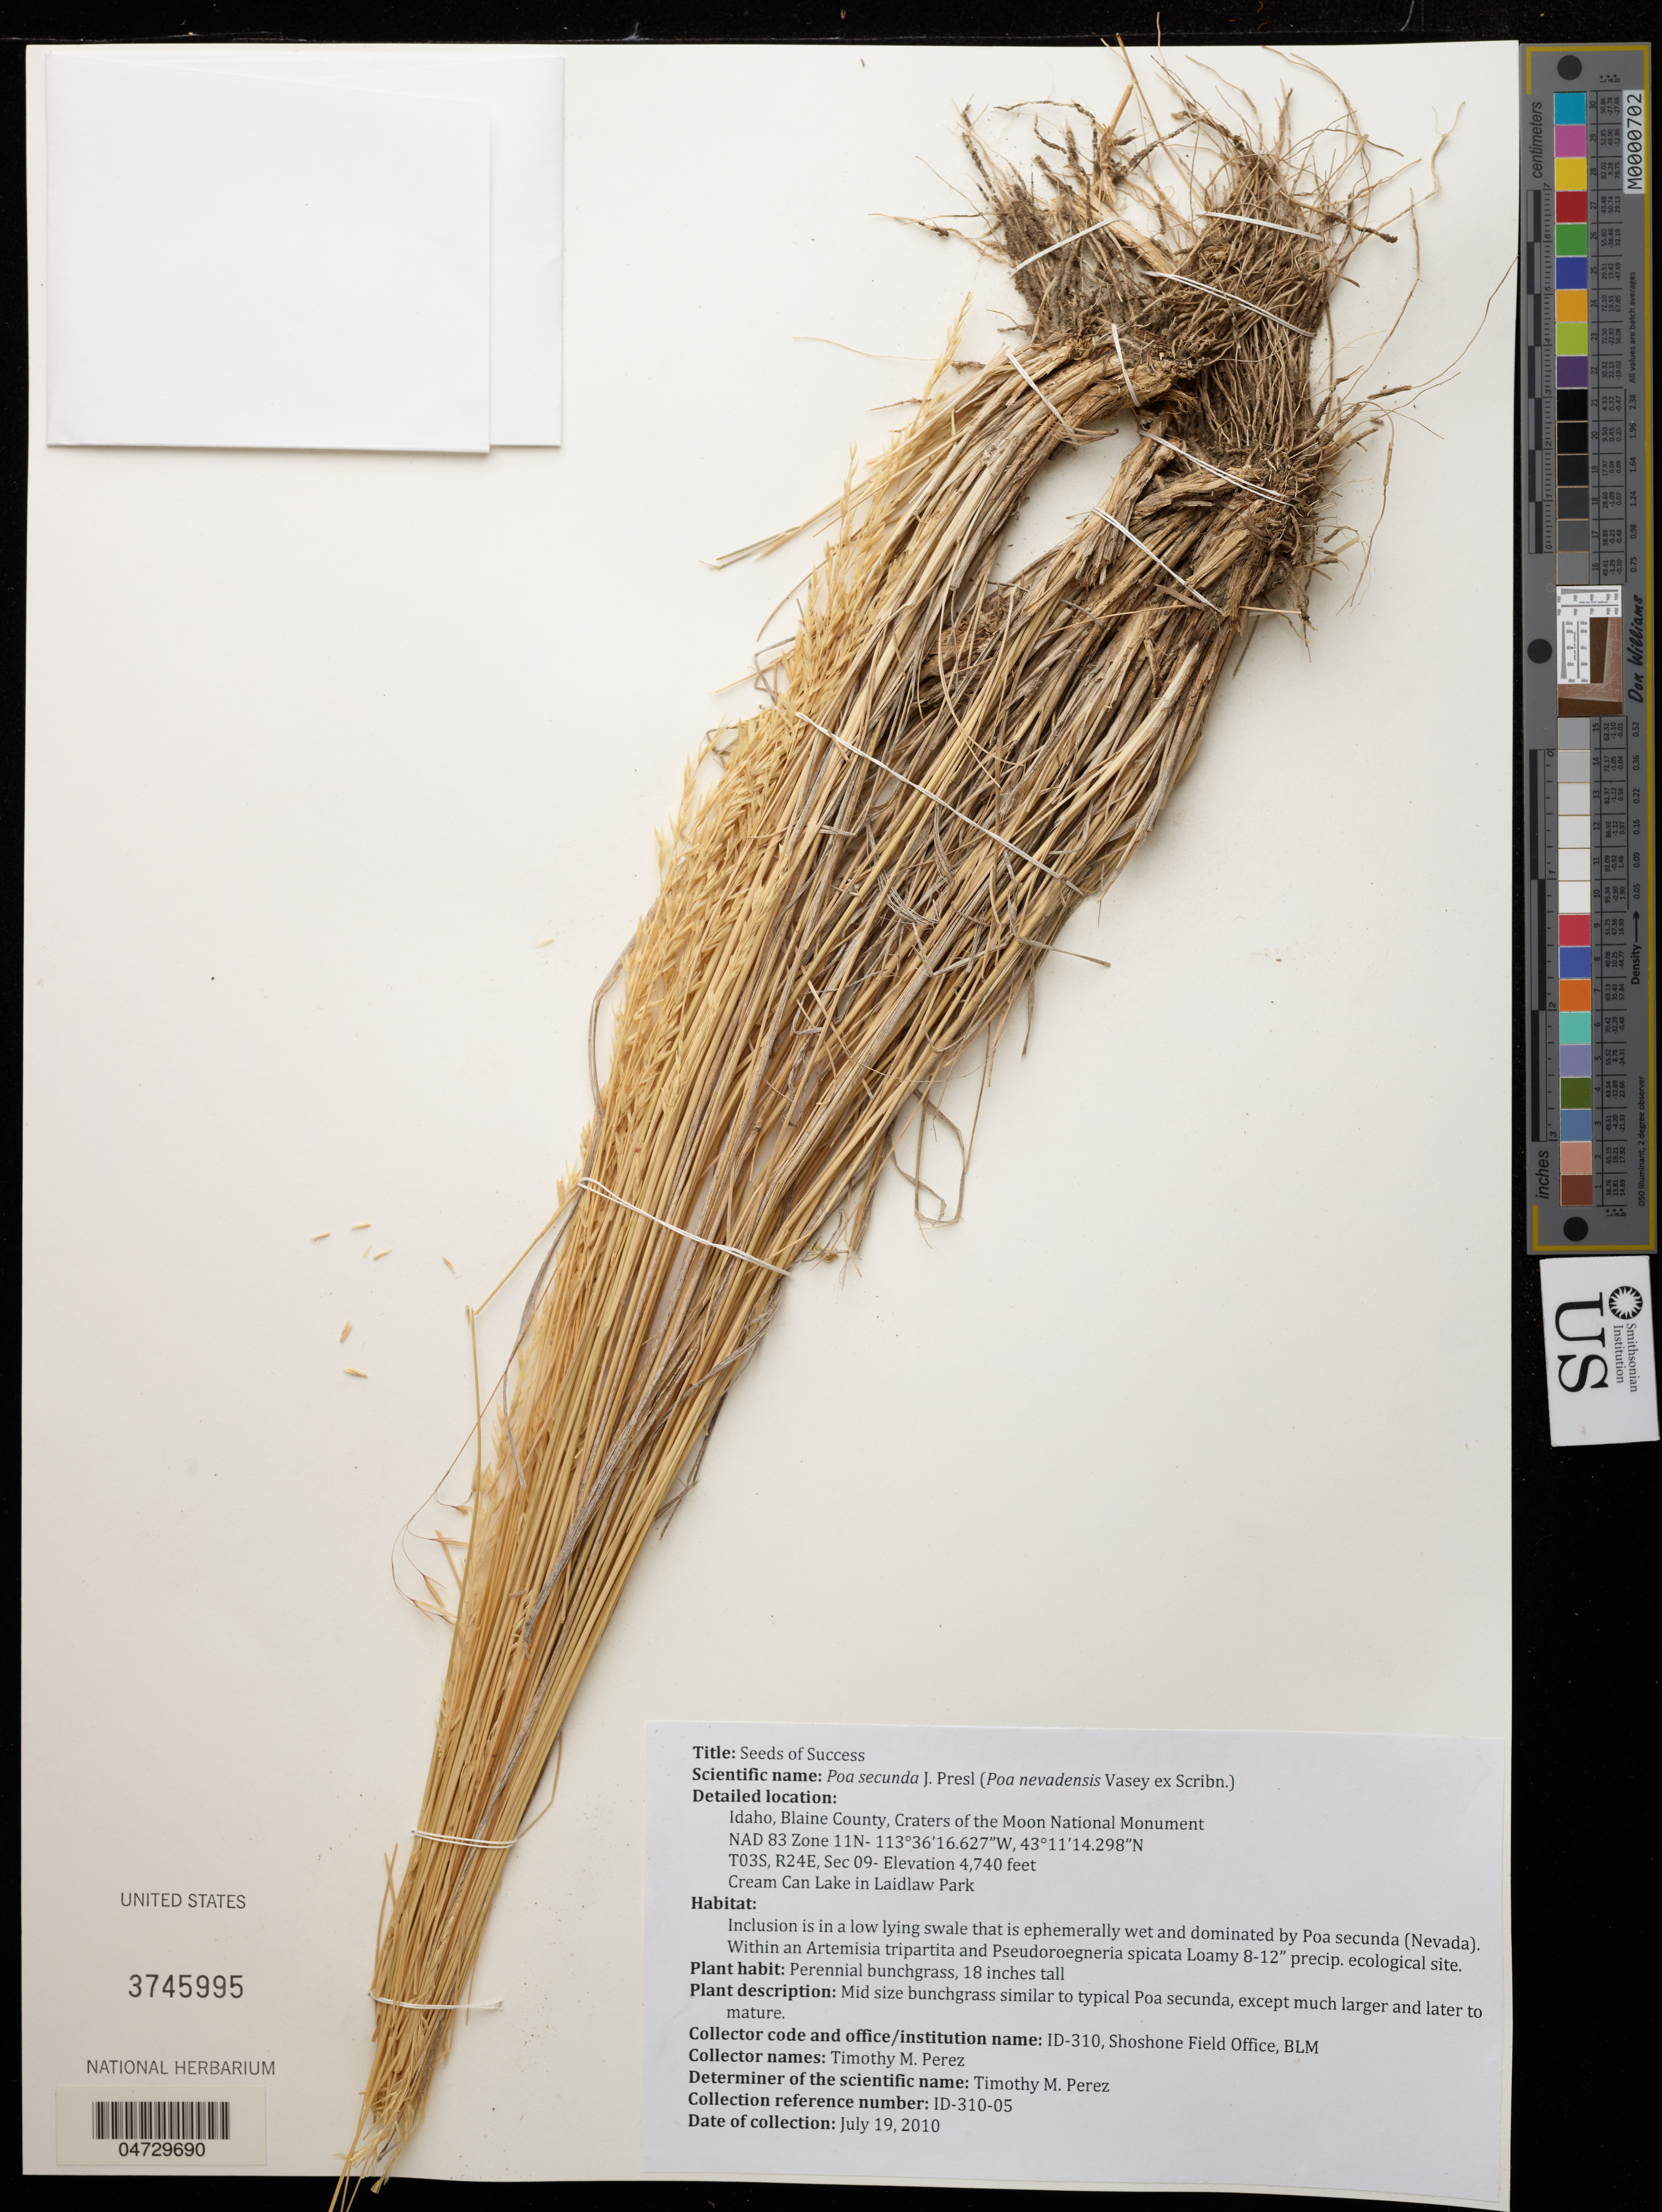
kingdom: Plantae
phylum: Tracheophyta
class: Liliopsida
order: Poales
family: Poaceae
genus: Poa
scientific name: Poa secunda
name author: J. Presl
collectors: T. Perez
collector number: ID-310-05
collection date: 2010-07-19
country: United States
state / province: Idaho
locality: Blaine County, Craters of the Moon National Monument NAD 83 Zone 11N. T03S, R24E, Sec 09. Cream Can Lake in Laidlaw Park.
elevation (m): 1445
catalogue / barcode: US 3745995